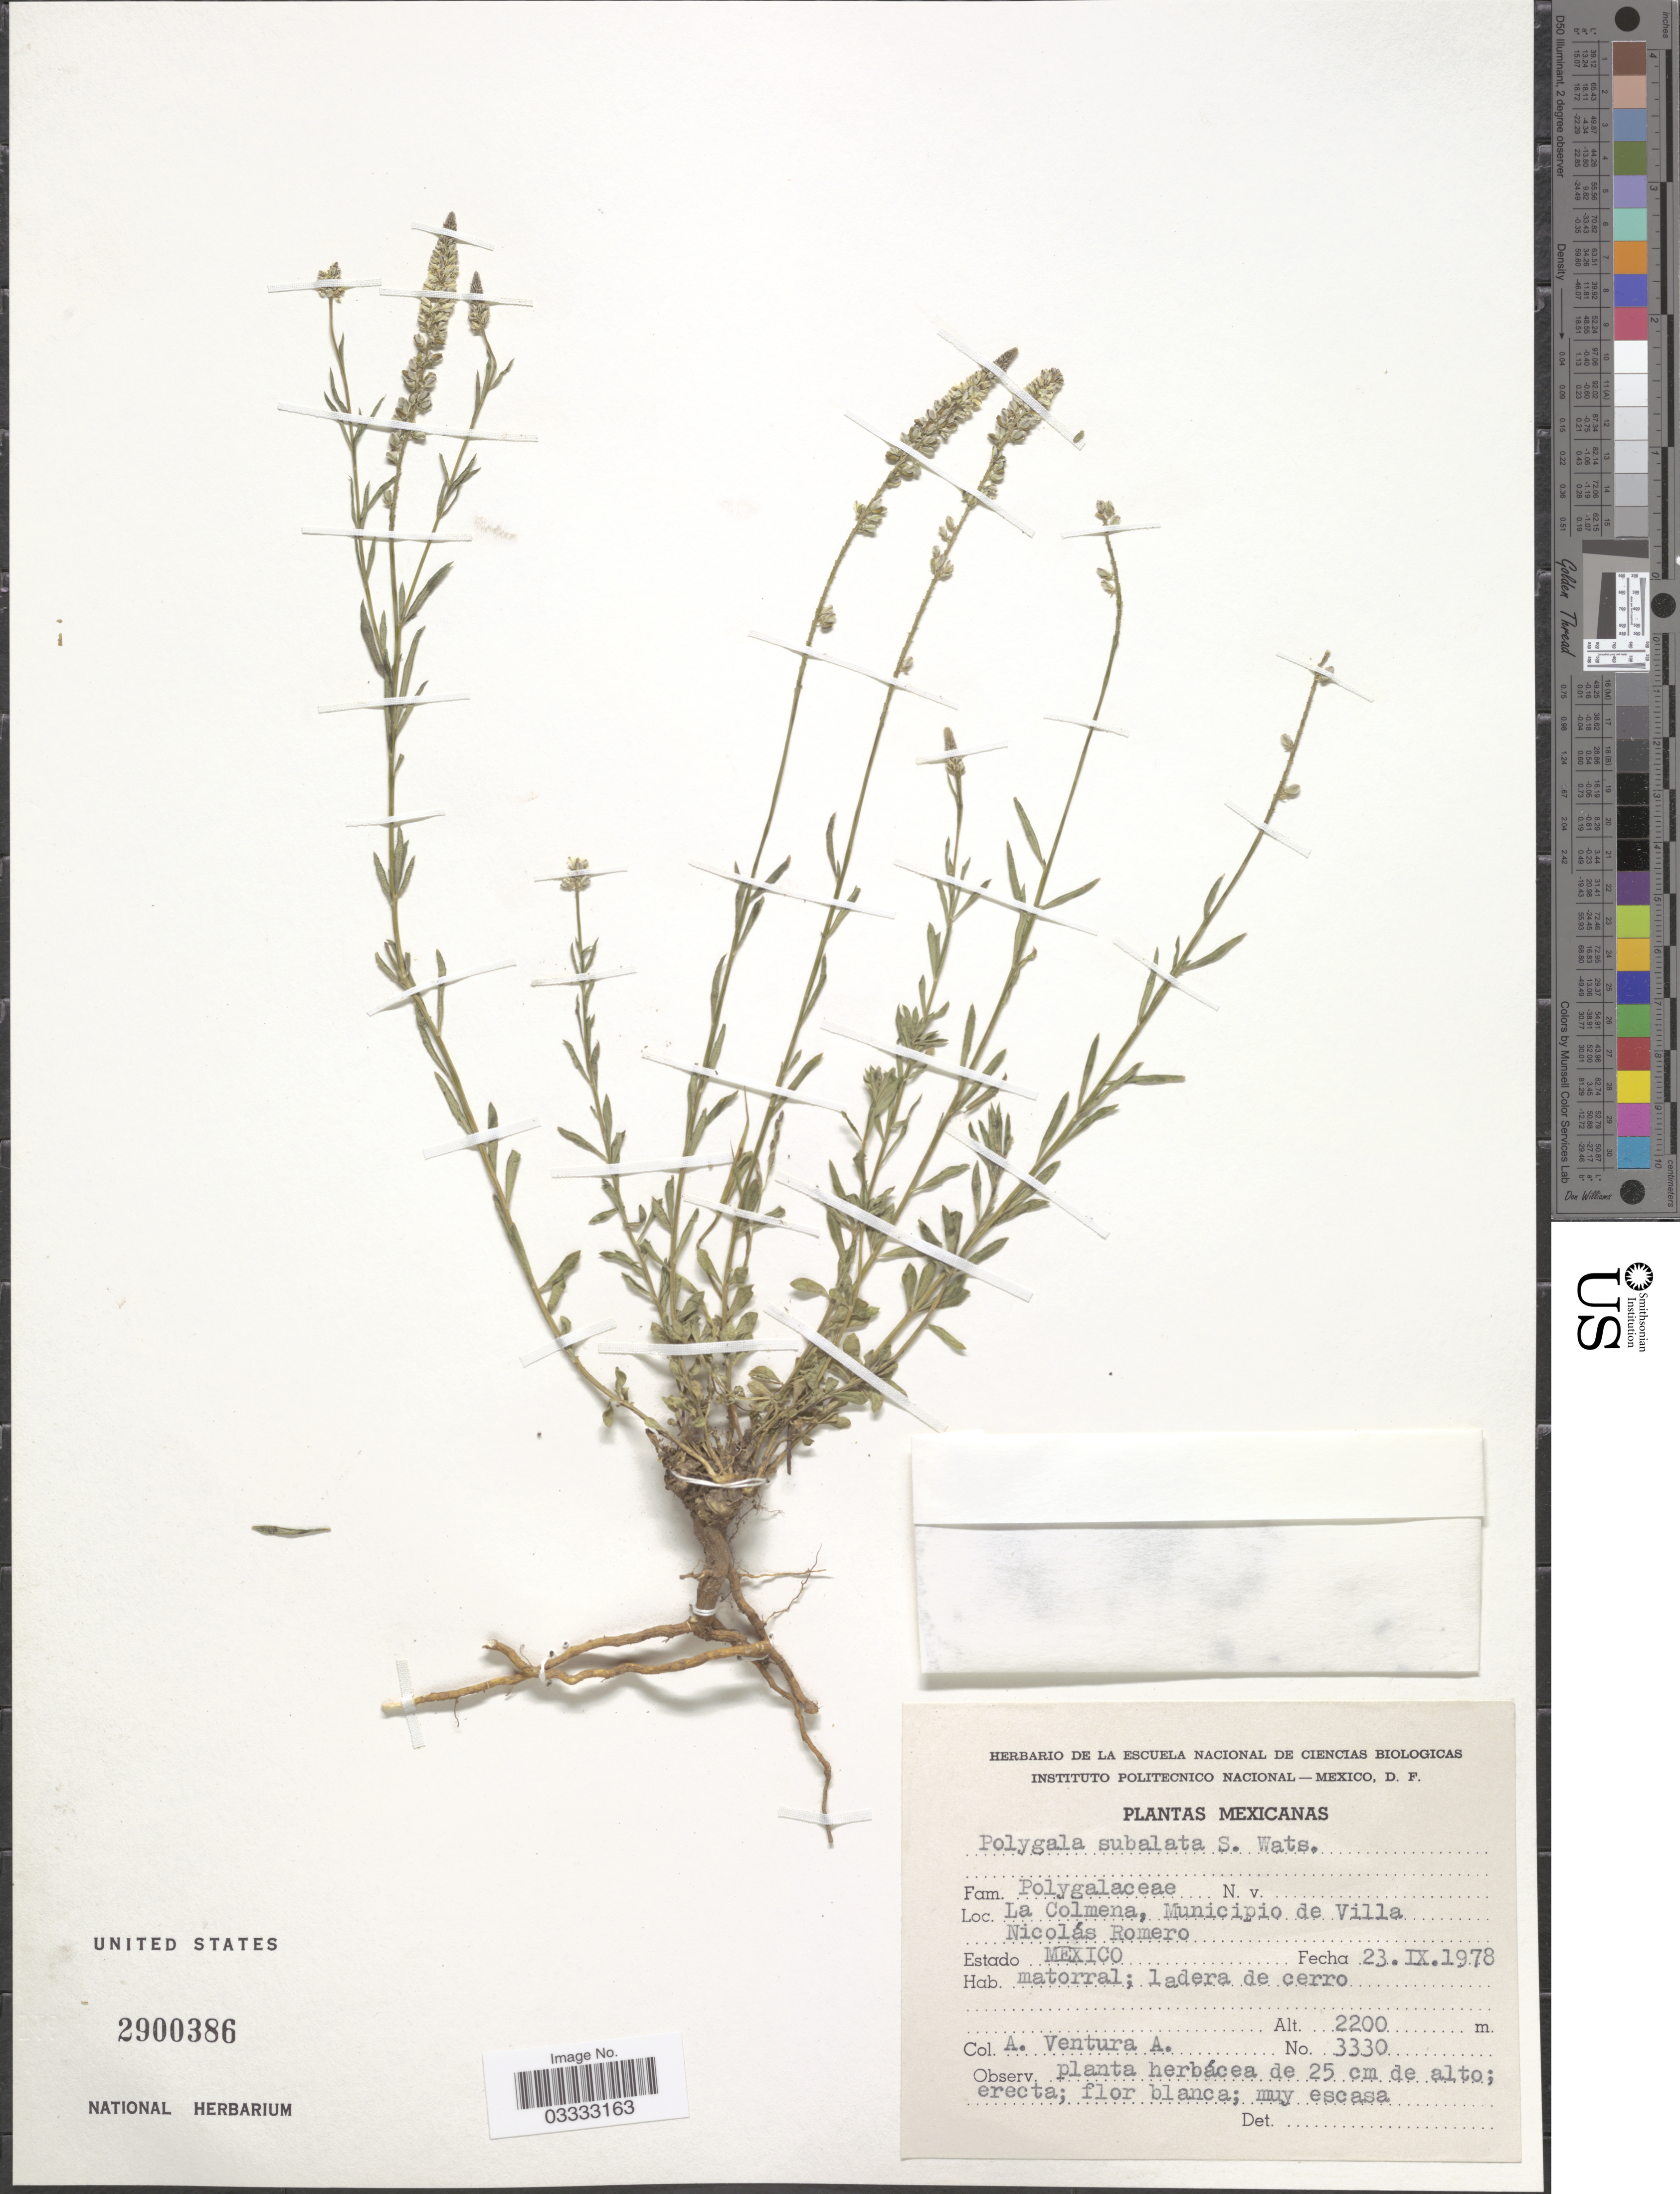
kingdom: Plantae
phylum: Tracheophyta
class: Magnoliopsida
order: Fabales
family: Polygalaceae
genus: Polygala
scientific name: Polygala subalata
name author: S. Watson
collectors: A. Ventura A.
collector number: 3330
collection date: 1978-09-23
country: Mexico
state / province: México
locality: La Colmena, Municipio de Villa Nicolás Romero.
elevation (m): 2200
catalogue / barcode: US 2900386